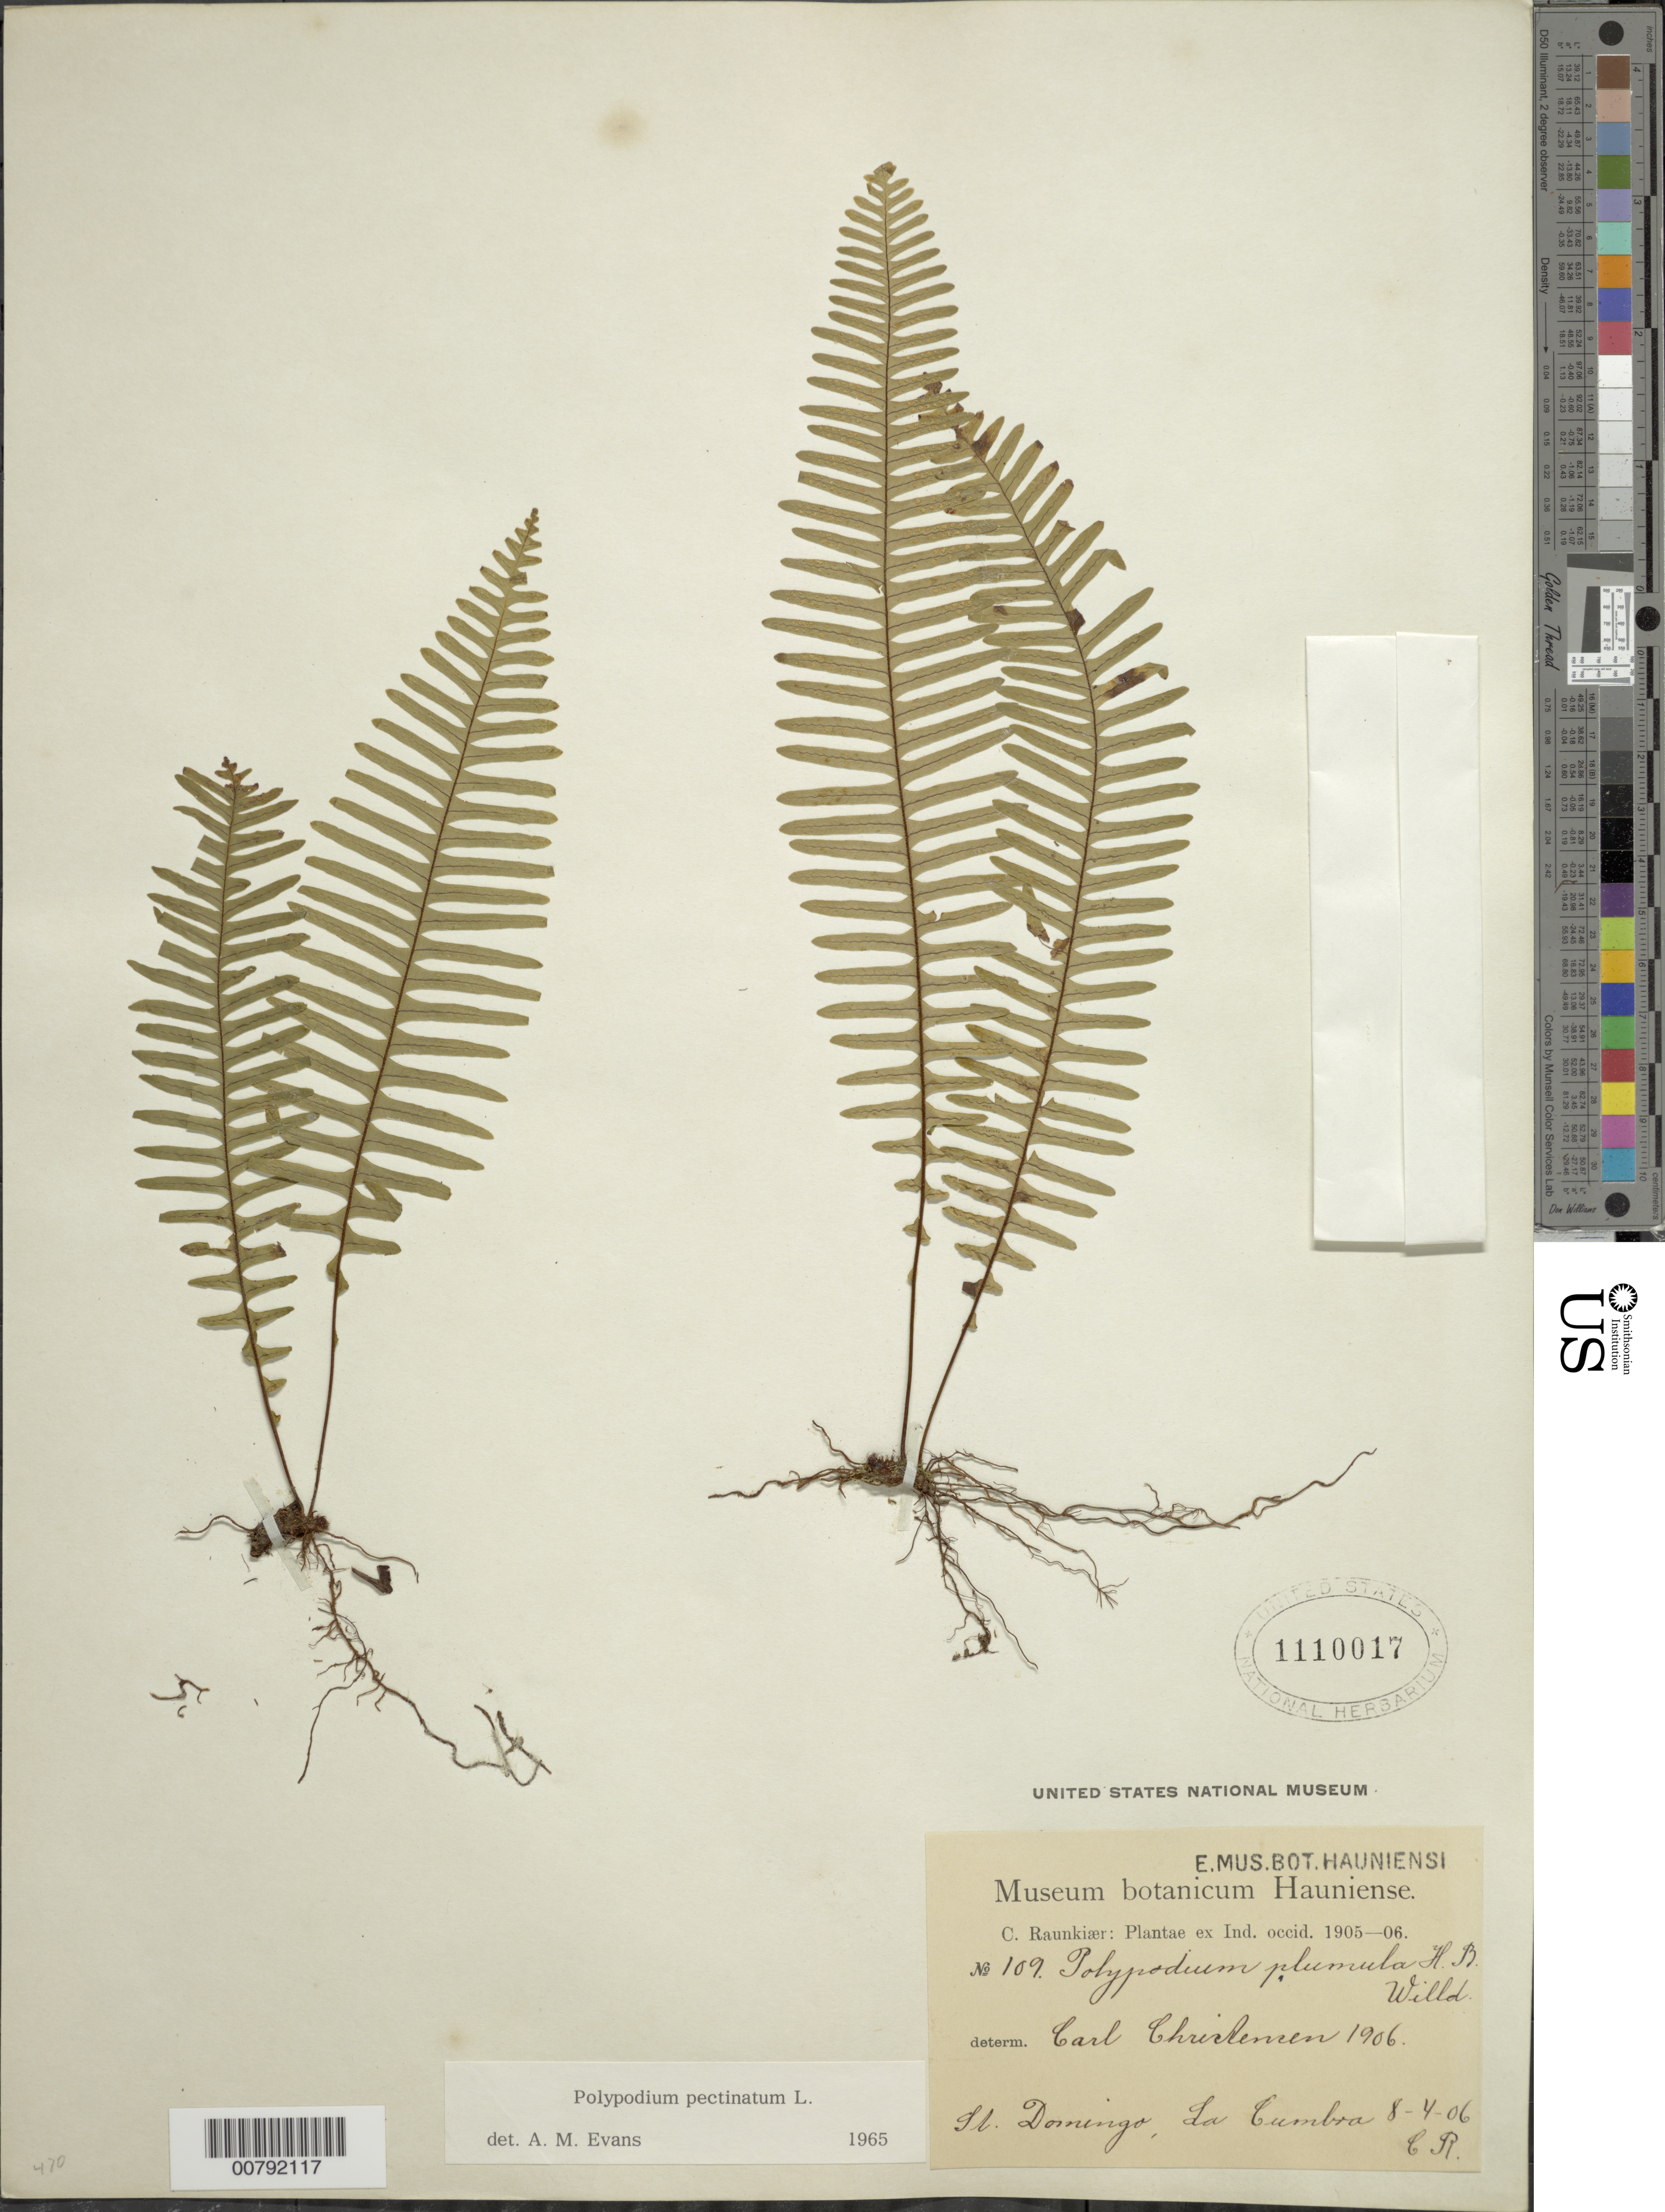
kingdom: Plantae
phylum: Tracheophyta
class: Polypodiopsida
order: Polypodiales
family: Polypodiaceae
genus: Pecluma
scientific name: Pecluma pectinata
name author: (L.) M.G. Price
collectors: C. C. Raunkiaer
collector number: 109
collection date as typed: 08 Apr 1906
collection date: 1906-04-08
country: Dominican Republic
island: Hispaniola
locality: La Cumbra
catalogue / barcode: US 1110017